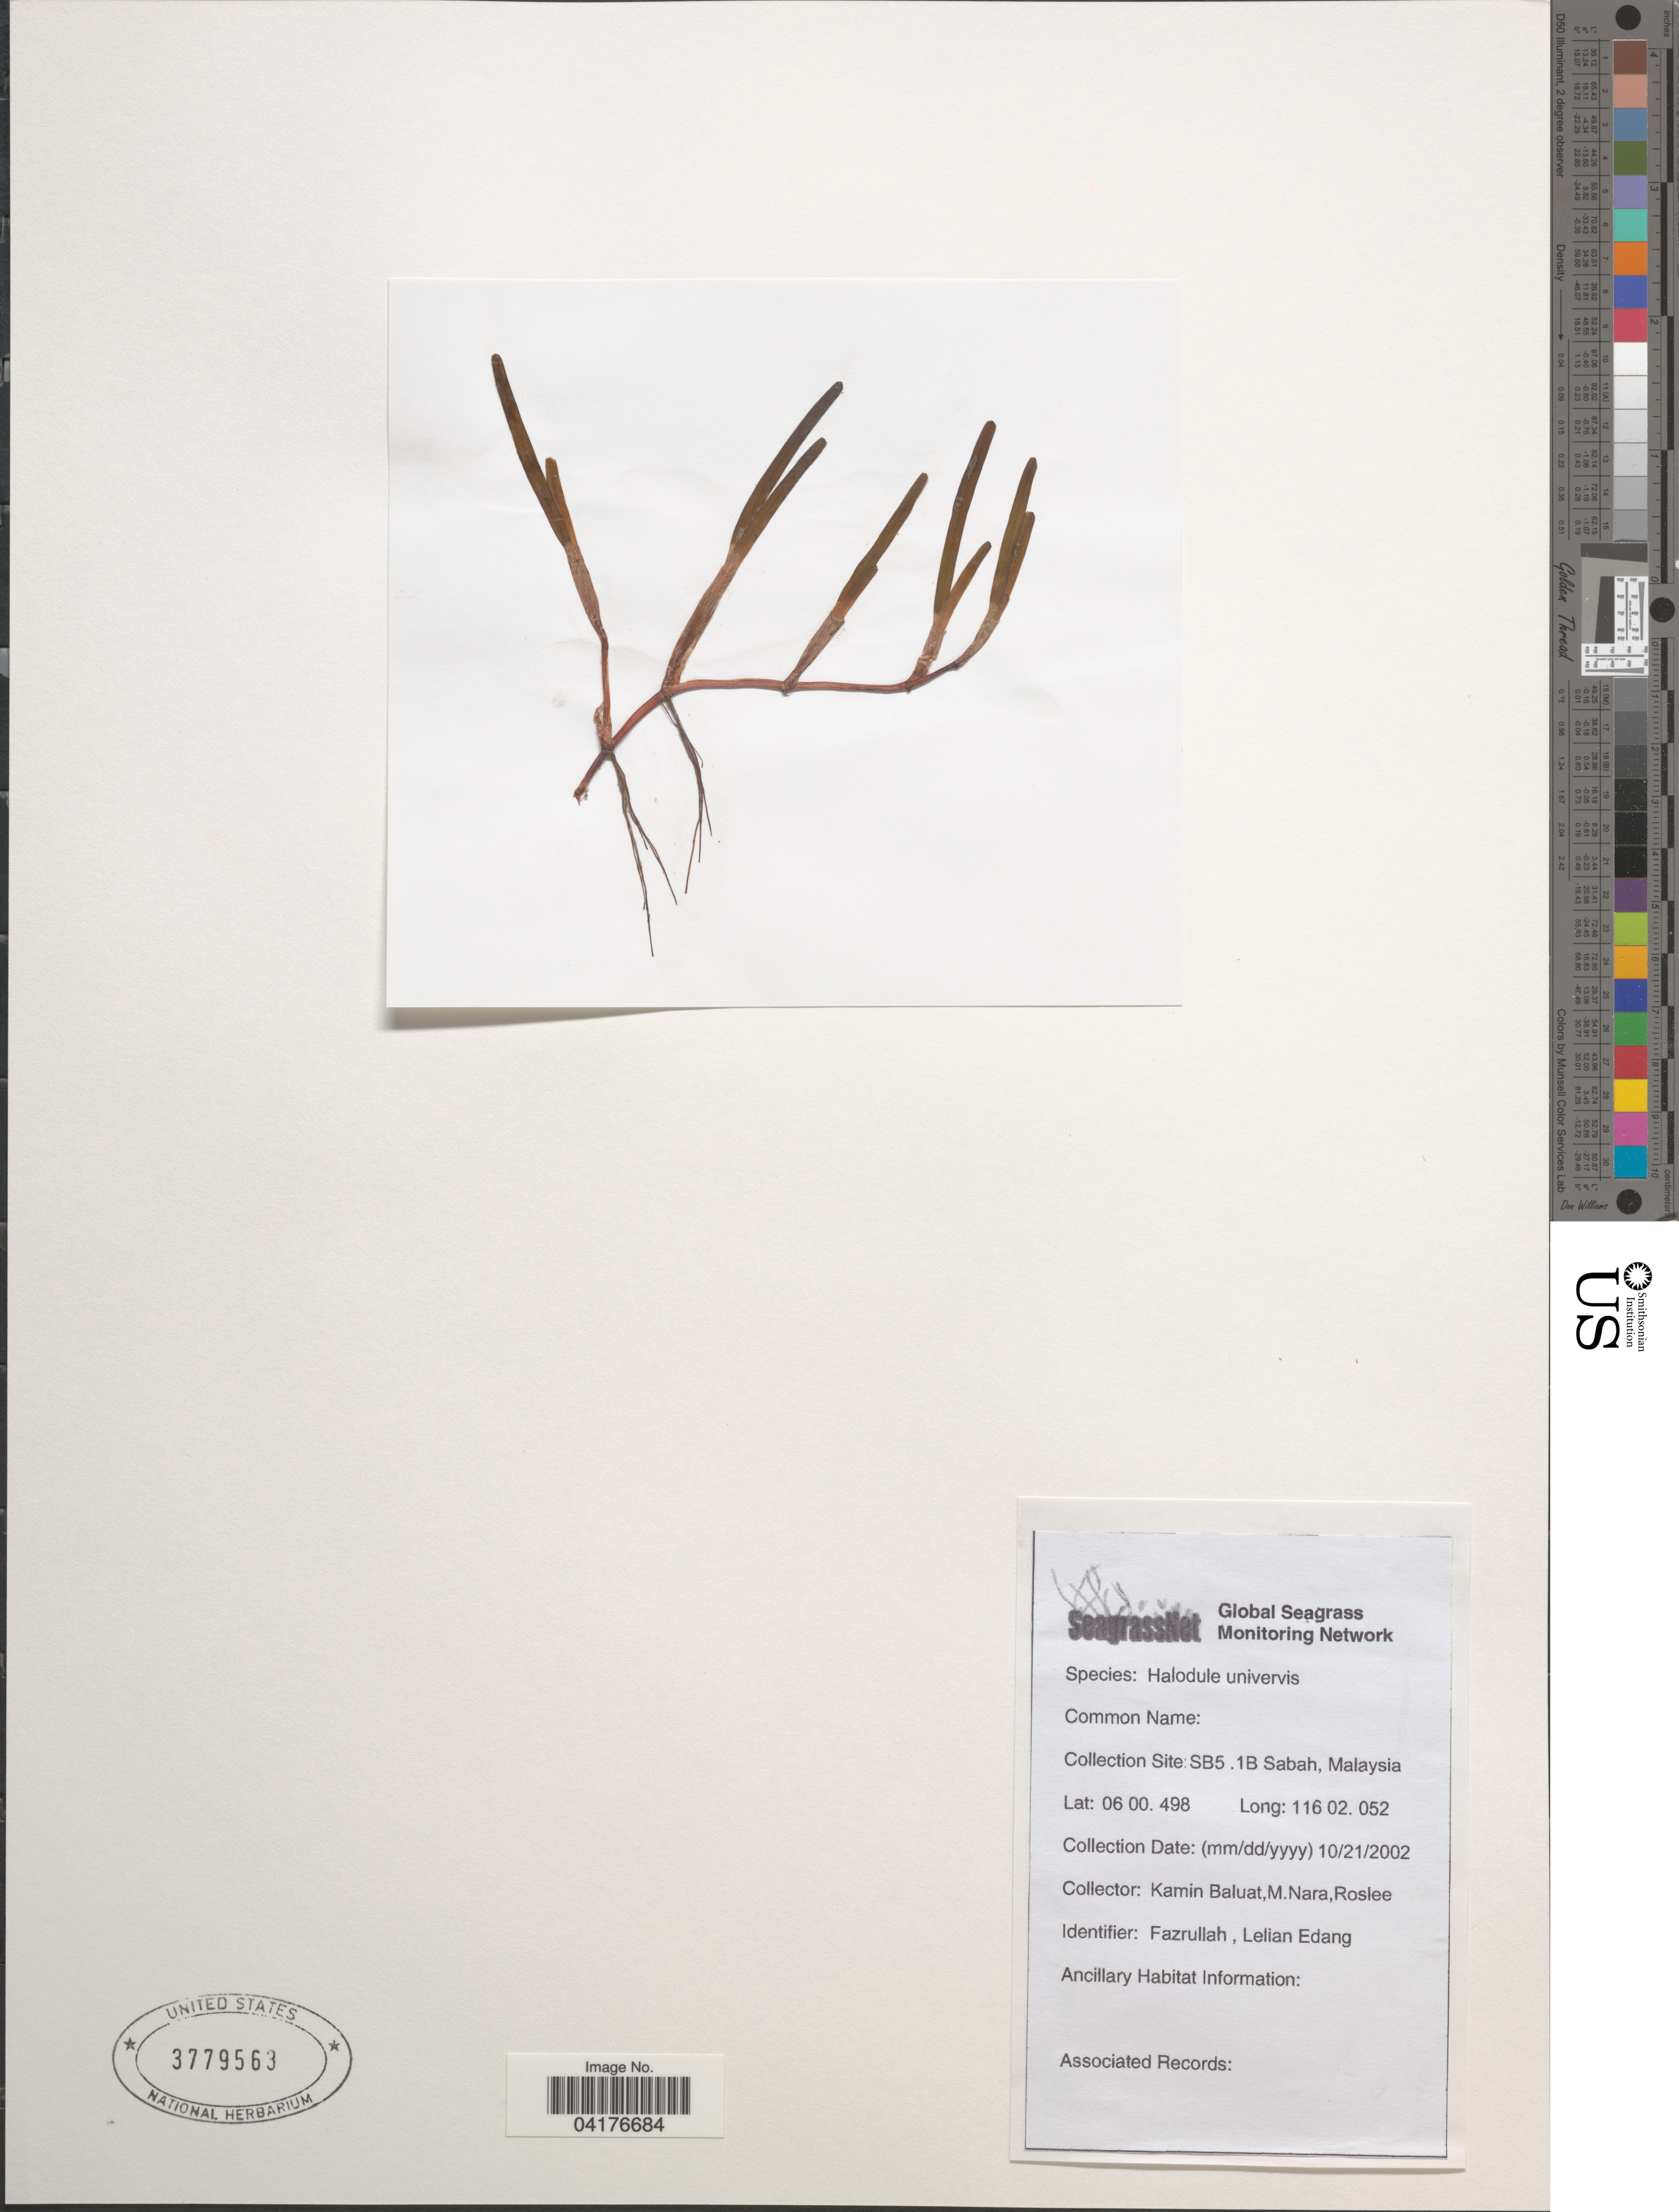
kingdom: Plantae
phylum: Tracheophyta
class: Liliopsida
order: Alismatales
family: Cymodoceaceae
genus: Halodule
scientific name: Halodule uninervis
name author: (Forssk.) Asch.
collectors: K. Baluat, M. Nara & Roslee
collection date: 2002-10-21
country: Malaysia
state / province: Sabah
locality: SB5.1B.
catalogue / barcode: US 3779563